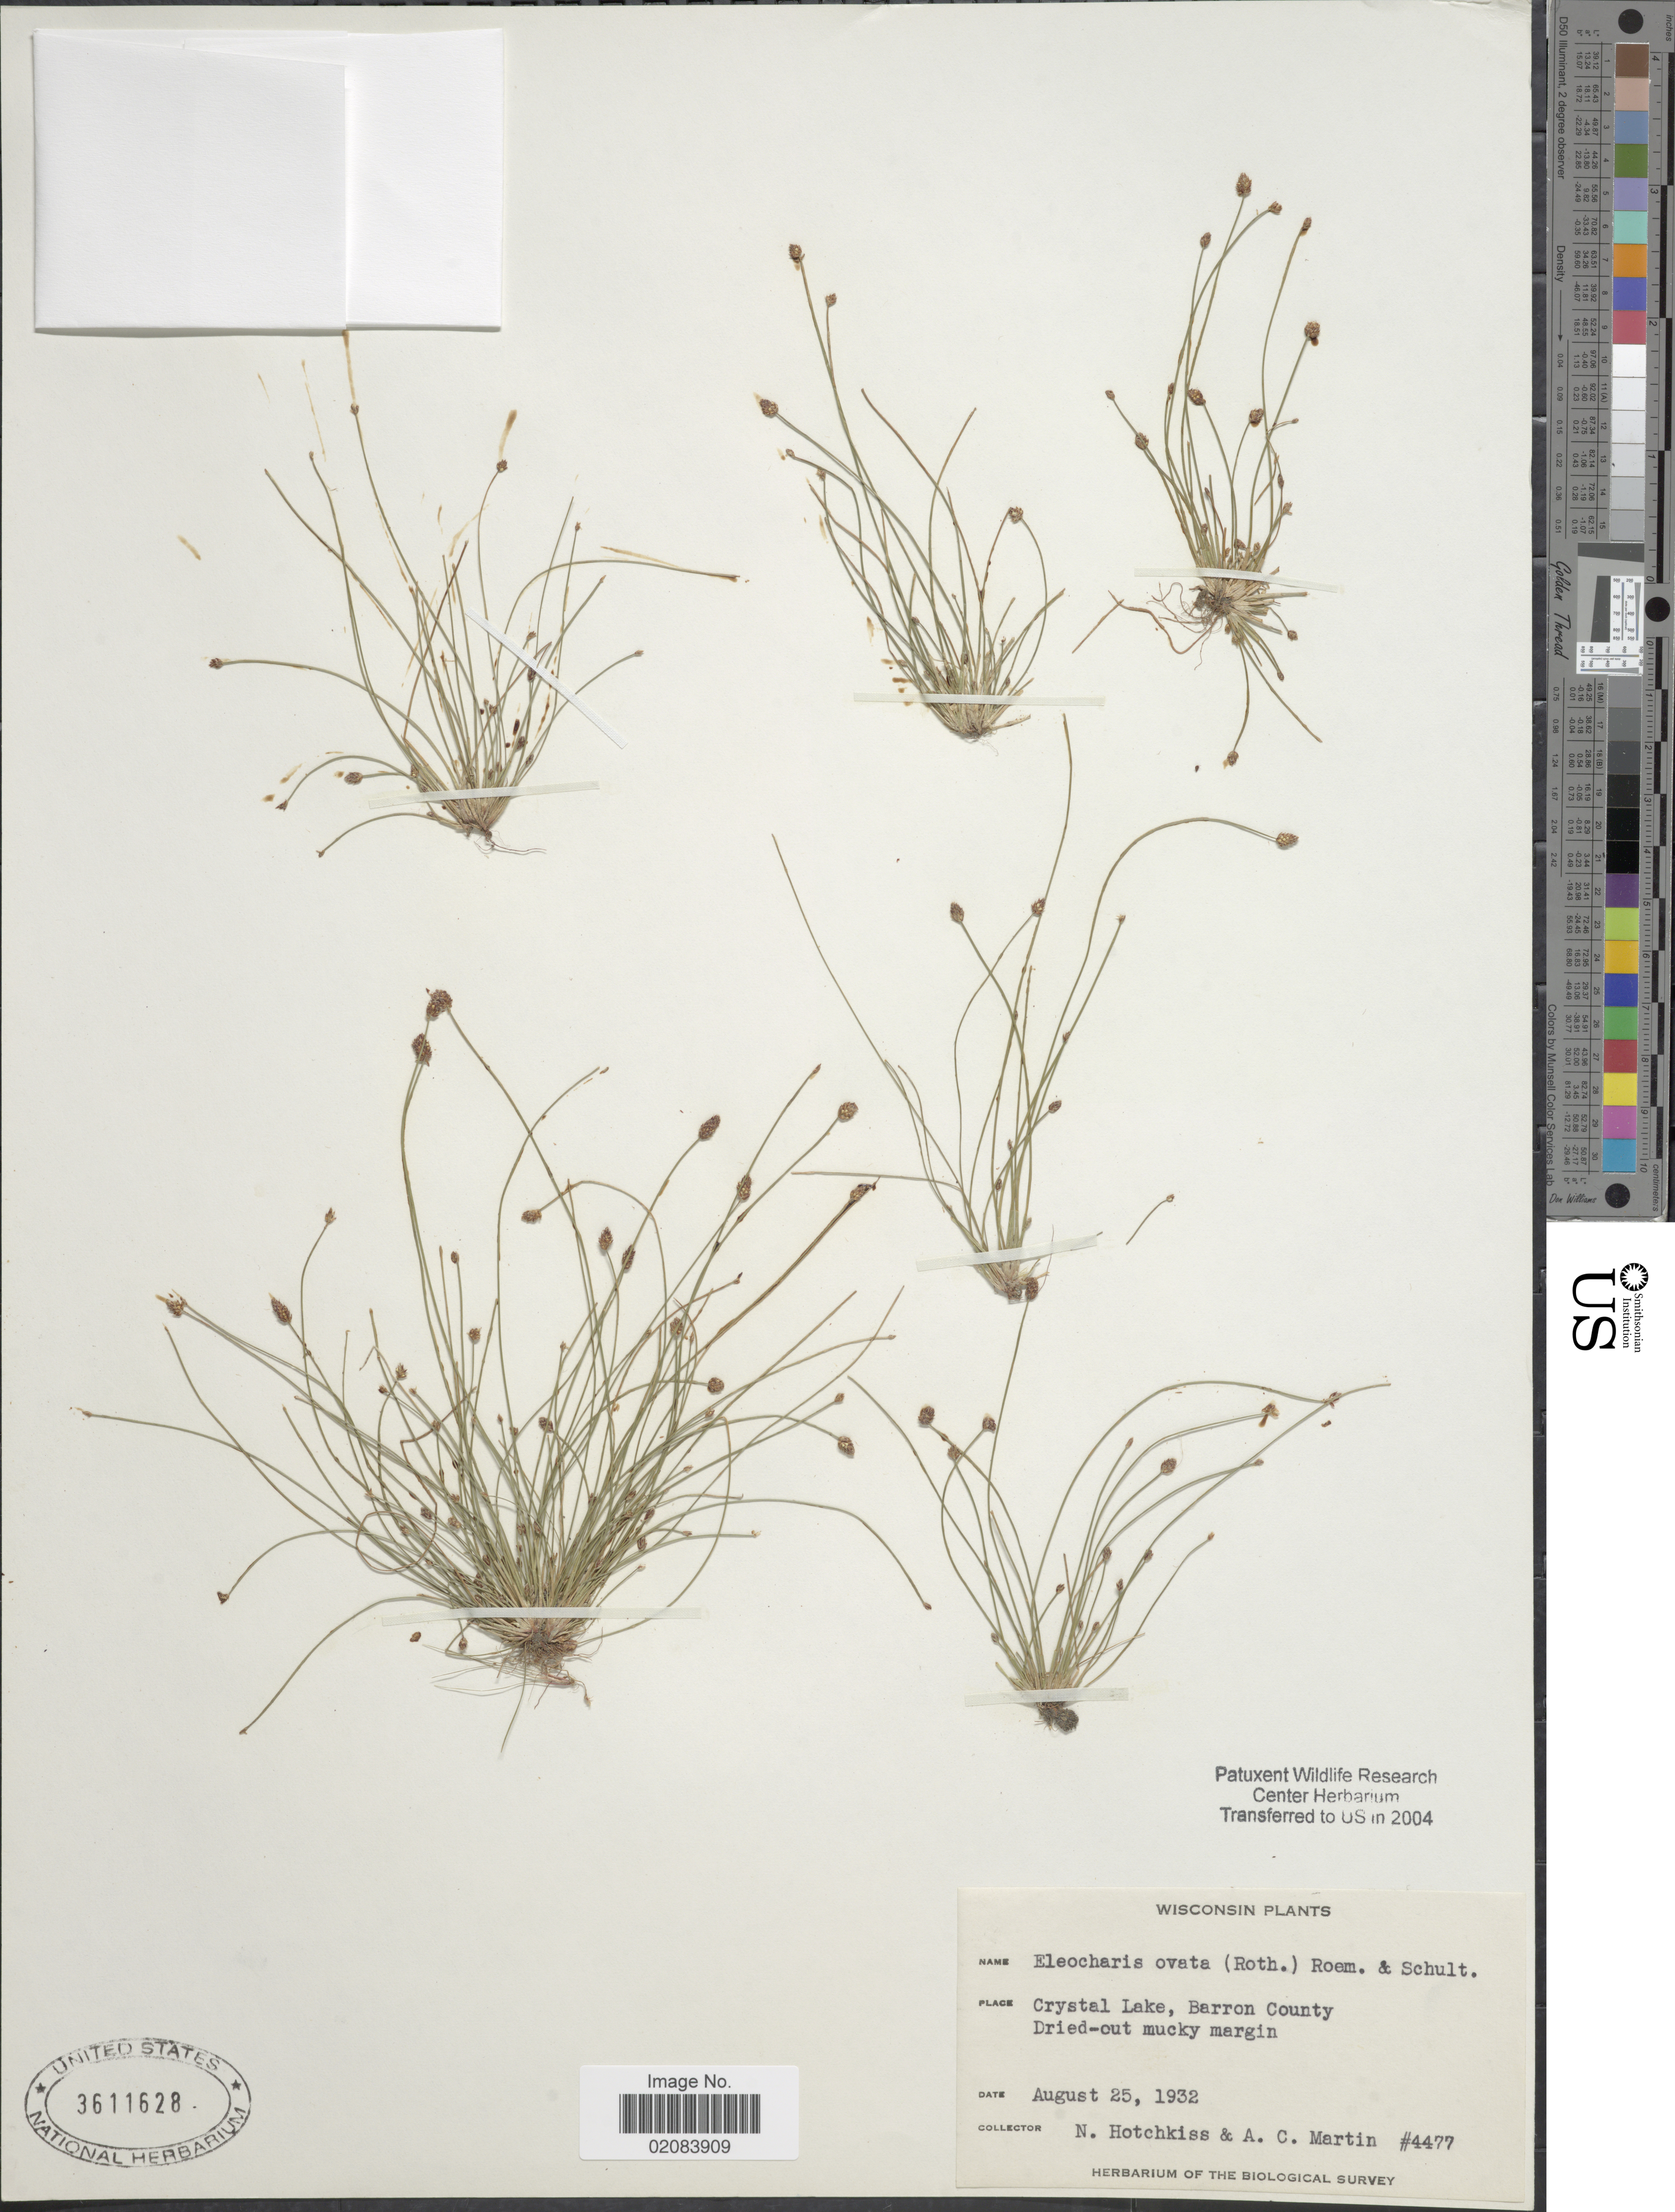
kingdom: Plantae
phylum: Tracheophyta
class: Liliopsida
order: Poales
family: Cyperaceae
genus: Eleocharis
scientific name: Eleocharis ovata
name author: (Roth) Roem. & Schult.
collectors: N. Hotchkiss & A. C. Martin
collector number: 4477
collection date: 1932-08-25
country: United States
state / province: Wisconsin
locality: Crystal Lake, Barron County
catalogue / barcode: US 3611628